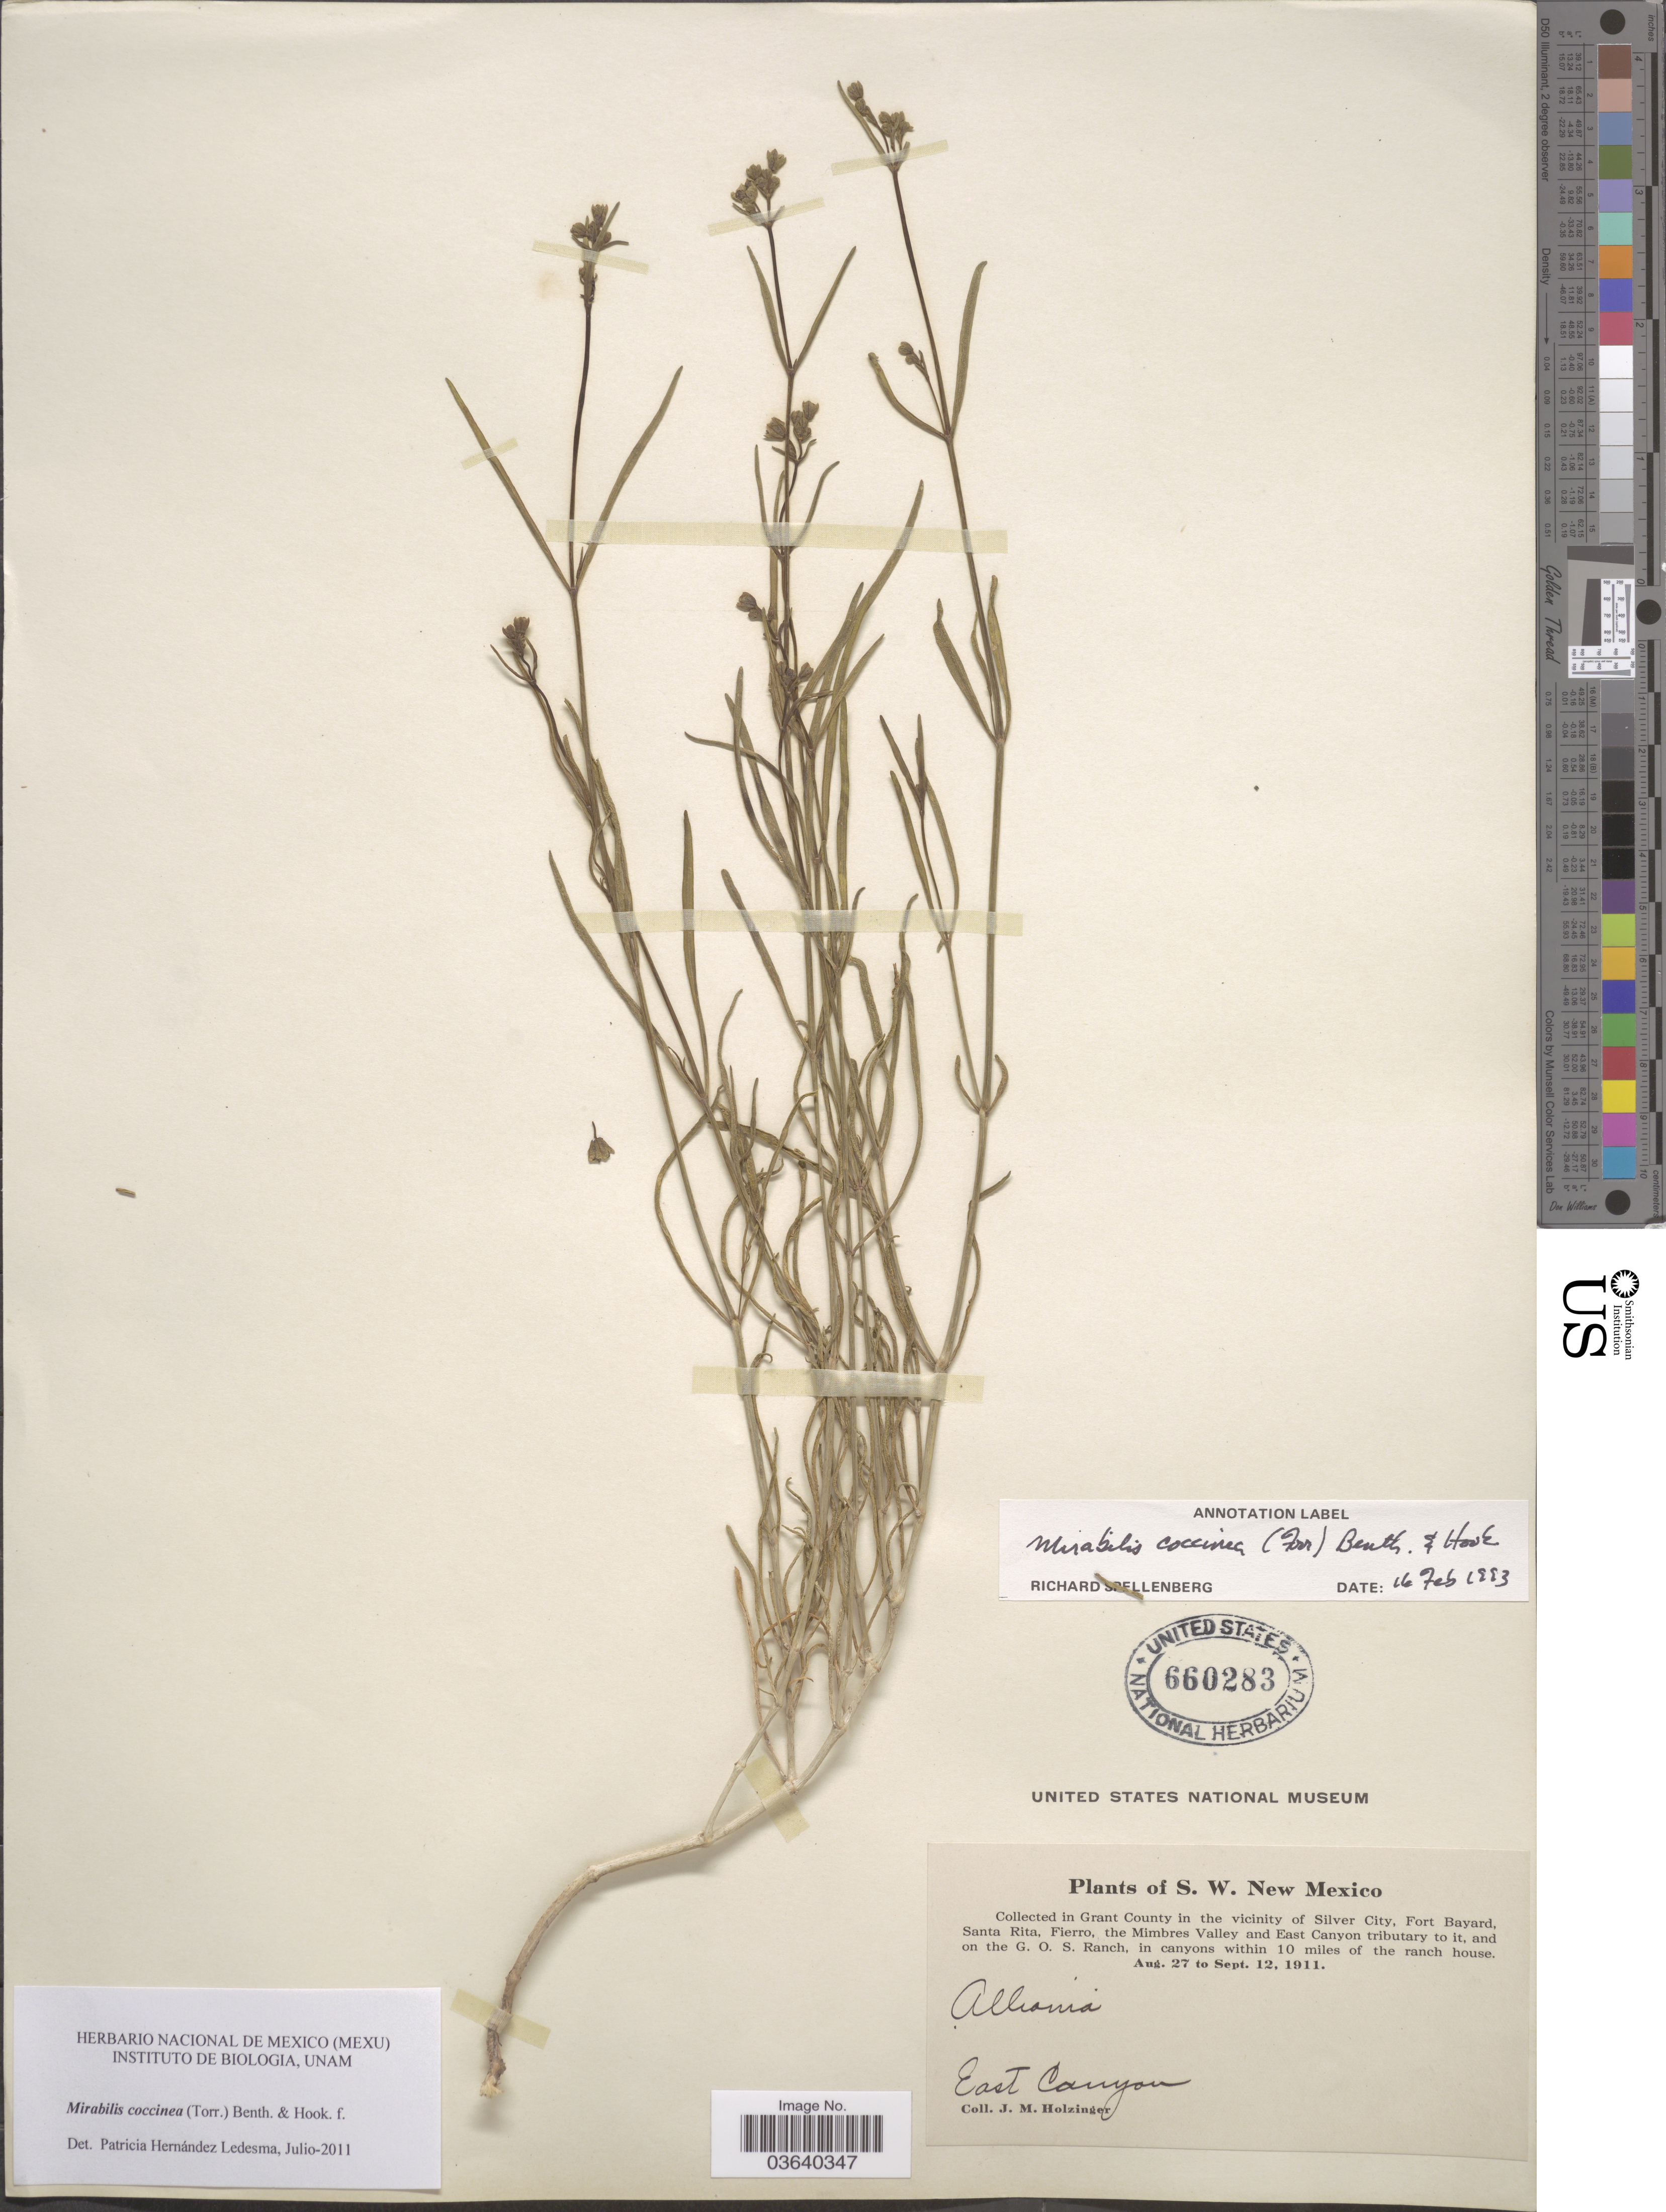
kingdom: Plantae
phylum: Tracheophyta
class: Magnoliopsida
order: Caryophyllales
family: Nyctaginaceae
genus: Mirabilis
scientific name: Mirabilis coccinea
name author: (Torr.) Benth. & Hook. f.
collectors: J. M. Holzinger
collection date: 1911-08-27/1911-09-12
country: United States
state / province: New Mexico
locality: S.W. New Mexico. In Grant County in the vicinity of Silver City, Fort Bayard, Santa Rita, Fierro, the Mimbres Valley and East Canyon tributary to it, and on the G.O.S. Ranch, in canyons within 10 miles of the ranch house. East Canyon.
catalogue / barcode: US 660283